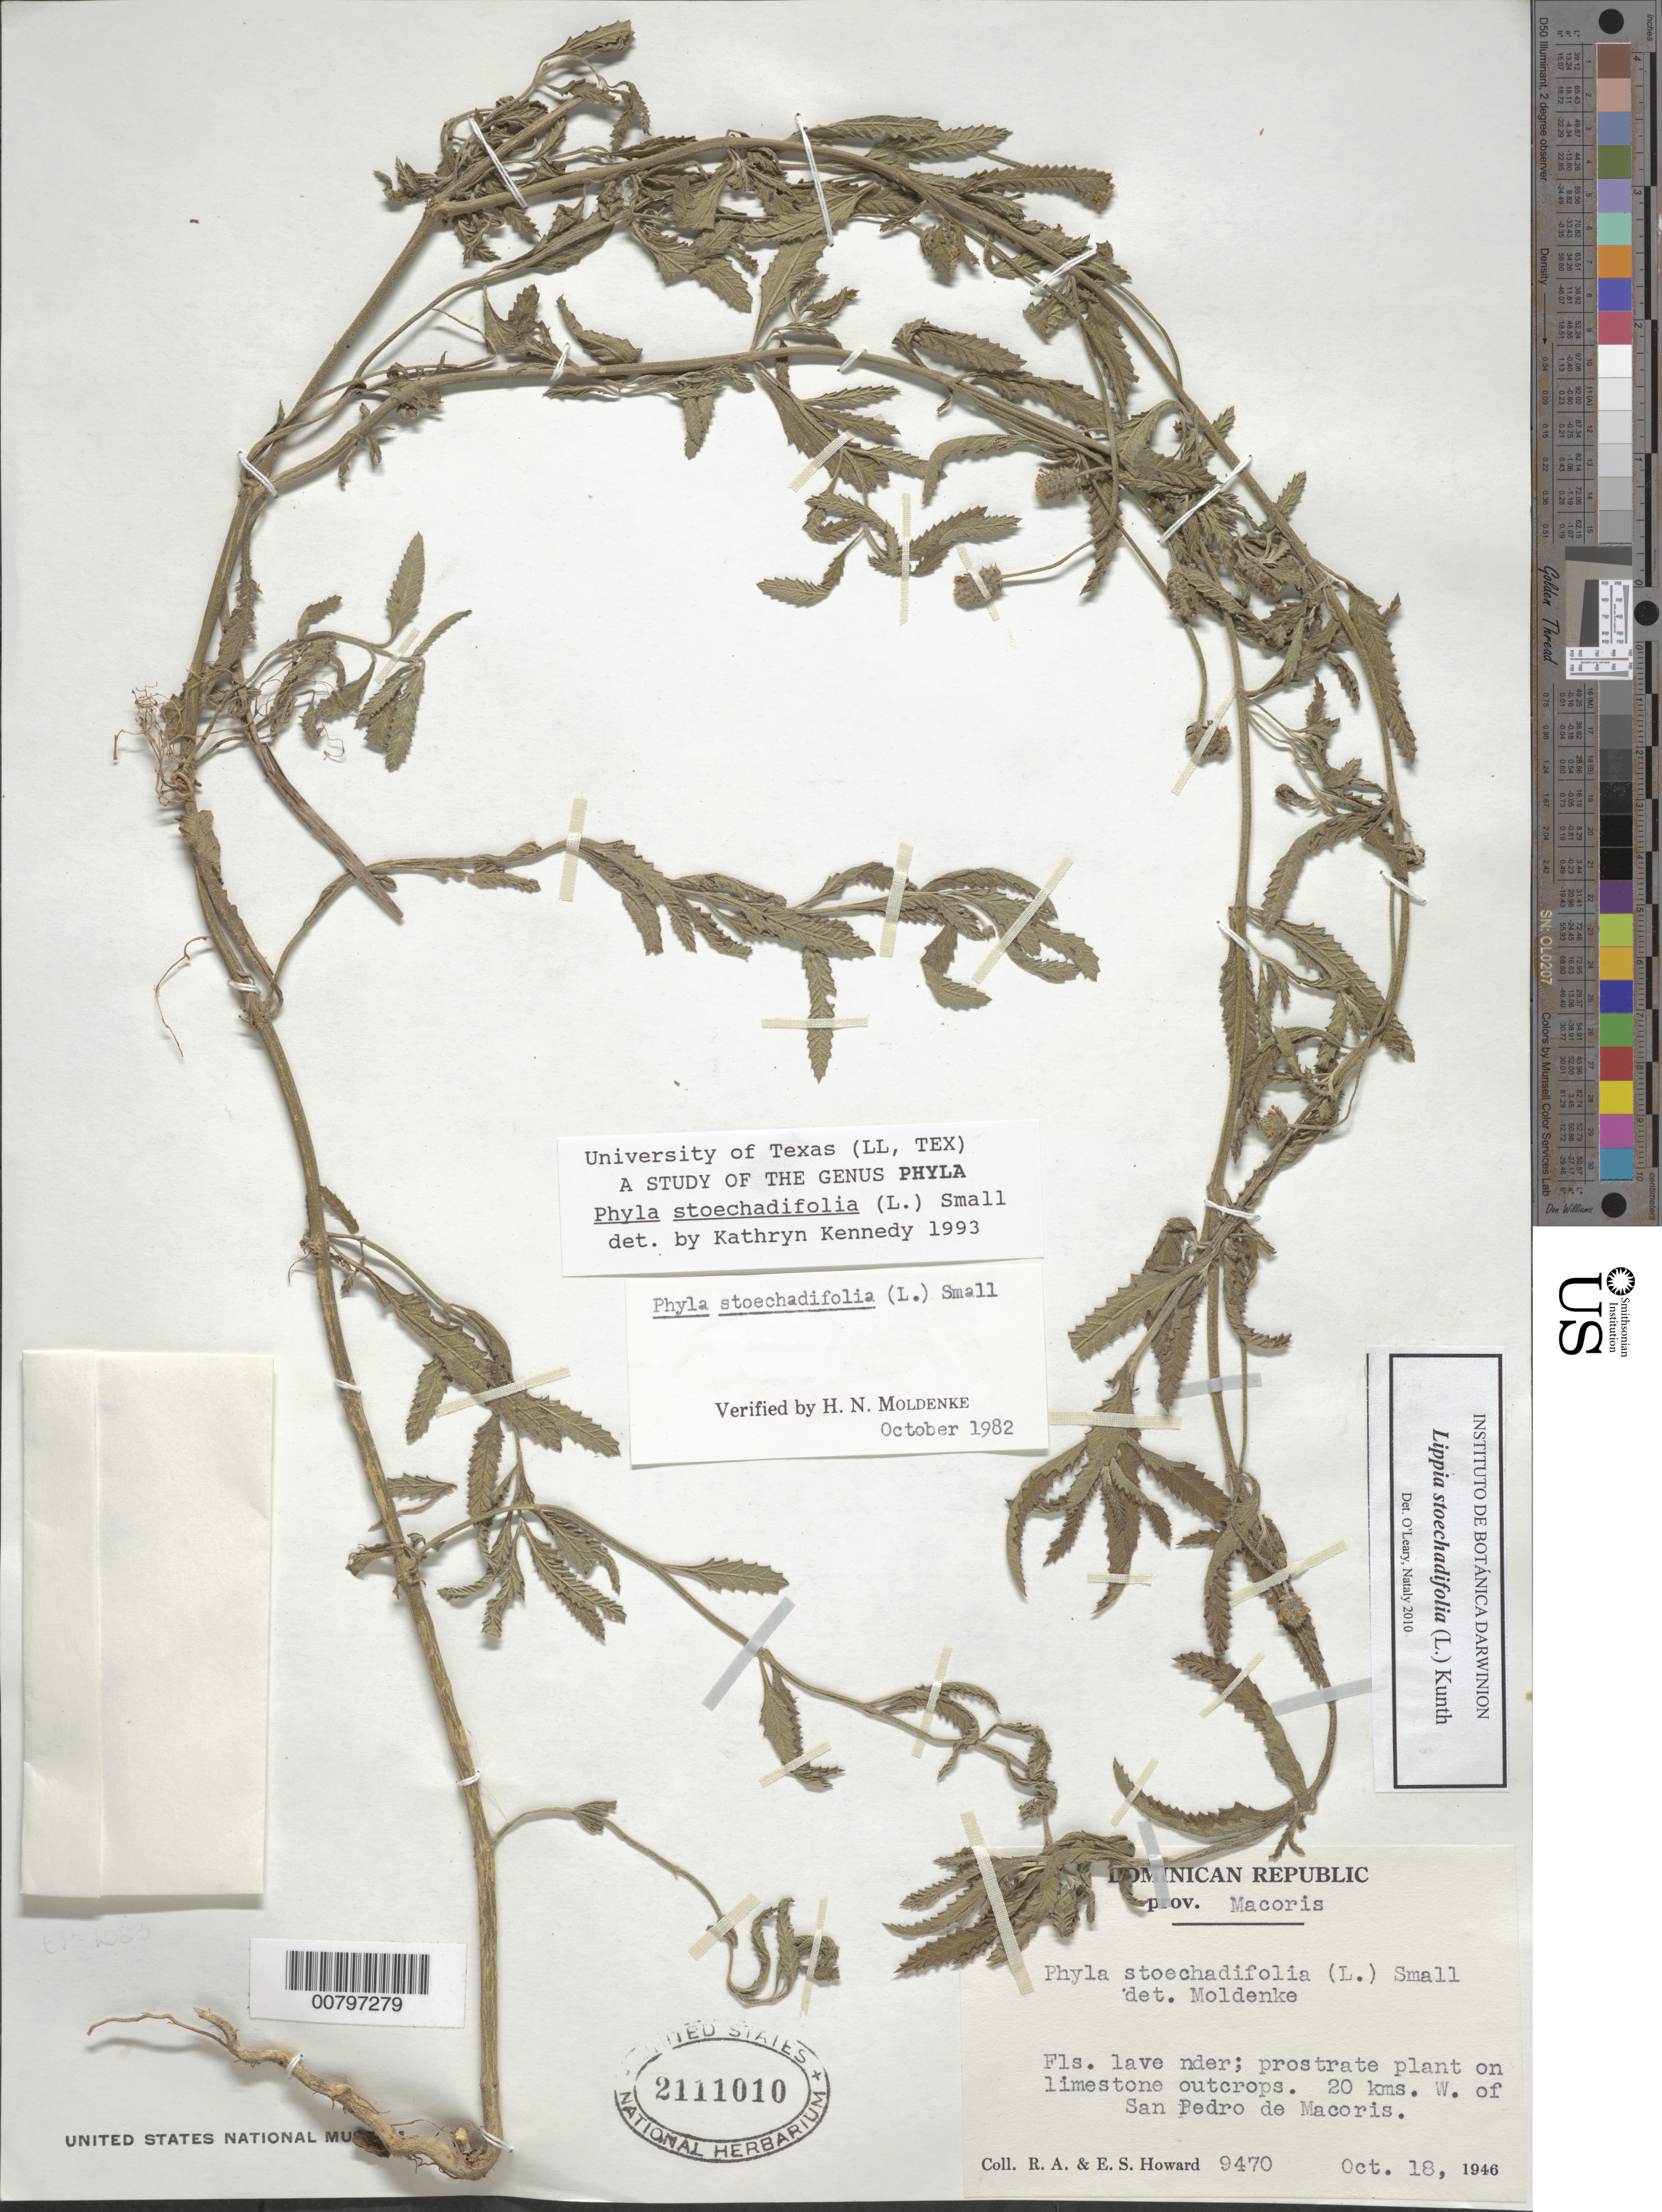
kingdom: Plantae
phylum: Tracheophyta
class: Magnoliopsida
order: Lamiales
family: Verbenaceae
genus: Phyla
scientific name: Phyla stoechadifolia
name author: (L.) Small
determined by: Kennedy, K.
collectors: R. A. Howard & E. S. Howard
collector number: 9470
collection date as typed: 18 Oct 1946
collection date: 1946-10-18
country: Dominican Republic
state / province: San Pedro de Macoris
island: Hispaniola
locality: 20 kms W of San Pedro de Macoris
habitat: On limestone outcrops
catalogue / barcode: US 2111010